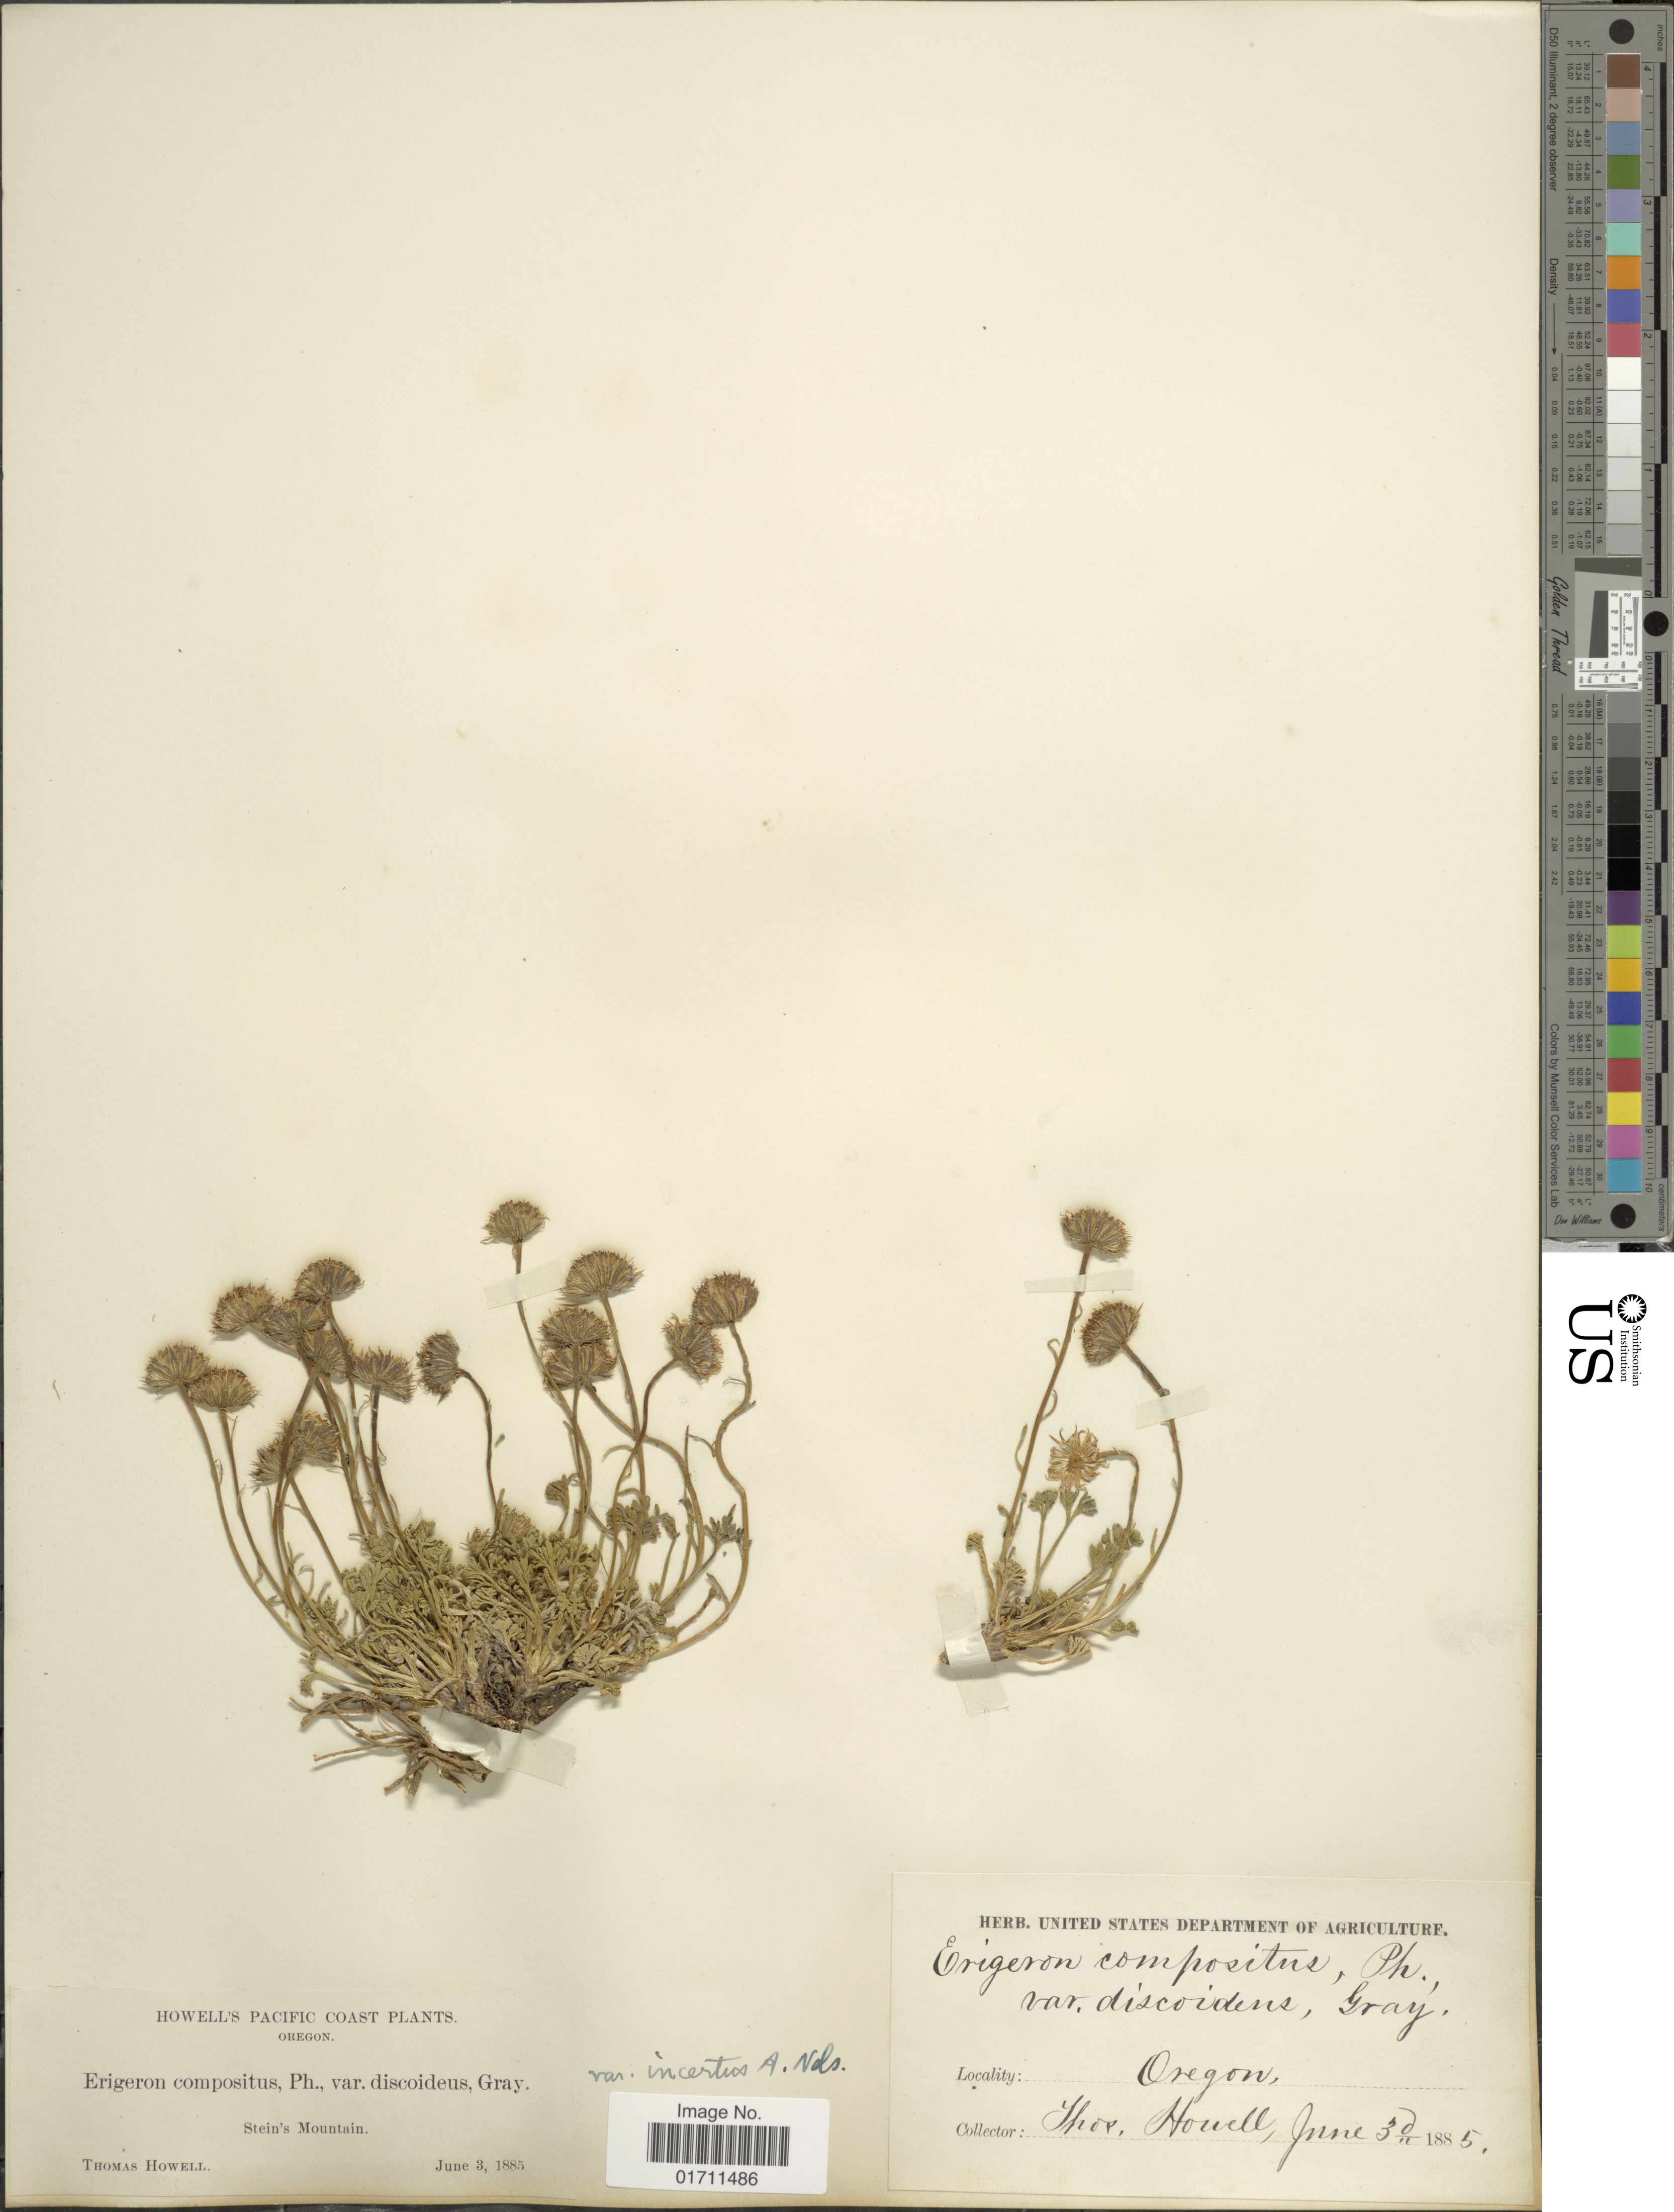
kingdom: Plantae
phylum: Tracheophyta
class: Magnoliopsida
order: Asterales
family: Asteraceae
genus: Erigeron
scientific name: Erigeron compositus var. incertus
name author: A. Nelson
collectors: T. Howell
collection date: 1885-06-03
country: United States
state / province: Oregon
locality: Pacific Coast, Stein's Mountain